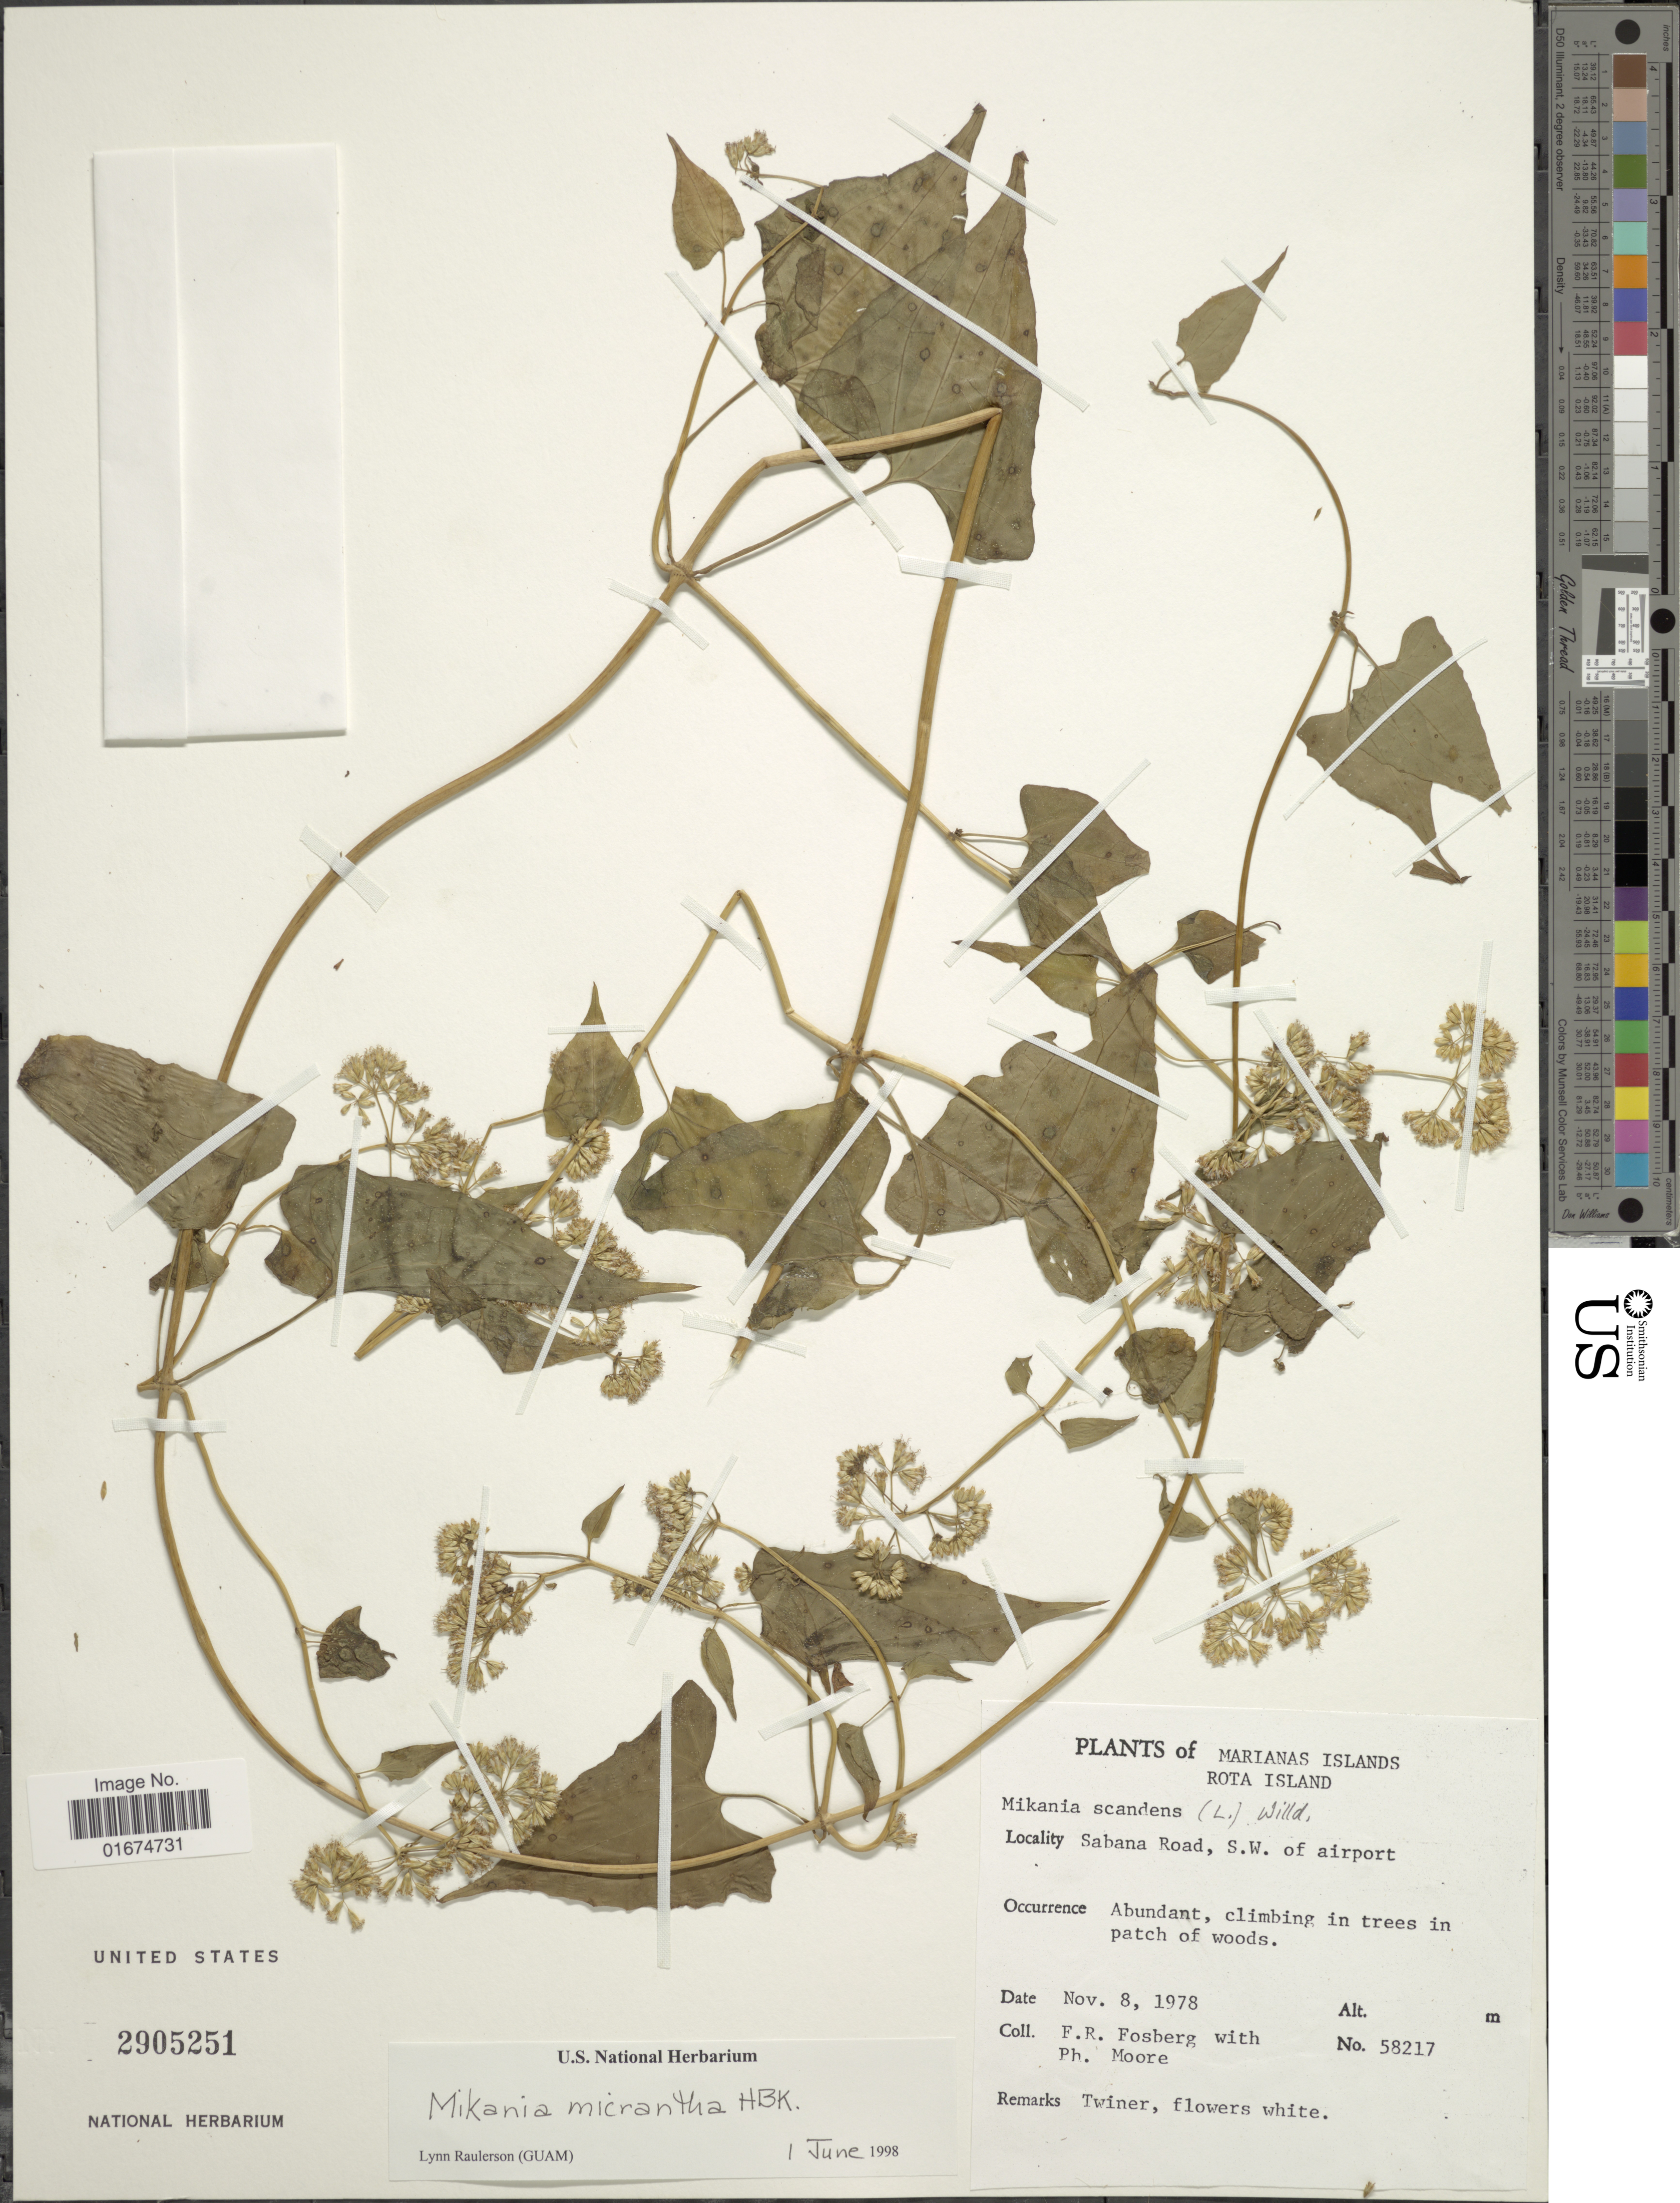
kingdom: Plantae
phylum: Tracheophyta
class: Magnoliopsida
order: Asterales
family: Asteraceae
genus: Mikania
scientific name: Mikania micrantha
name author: Kunth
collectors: F. R. Fosberg & P. Moore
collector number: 58217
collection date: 1978-11-08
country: Northern Mariana Islands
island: Rota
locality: Rota Island, Sabana Road, S.W. of airport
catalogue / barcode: US 2905251